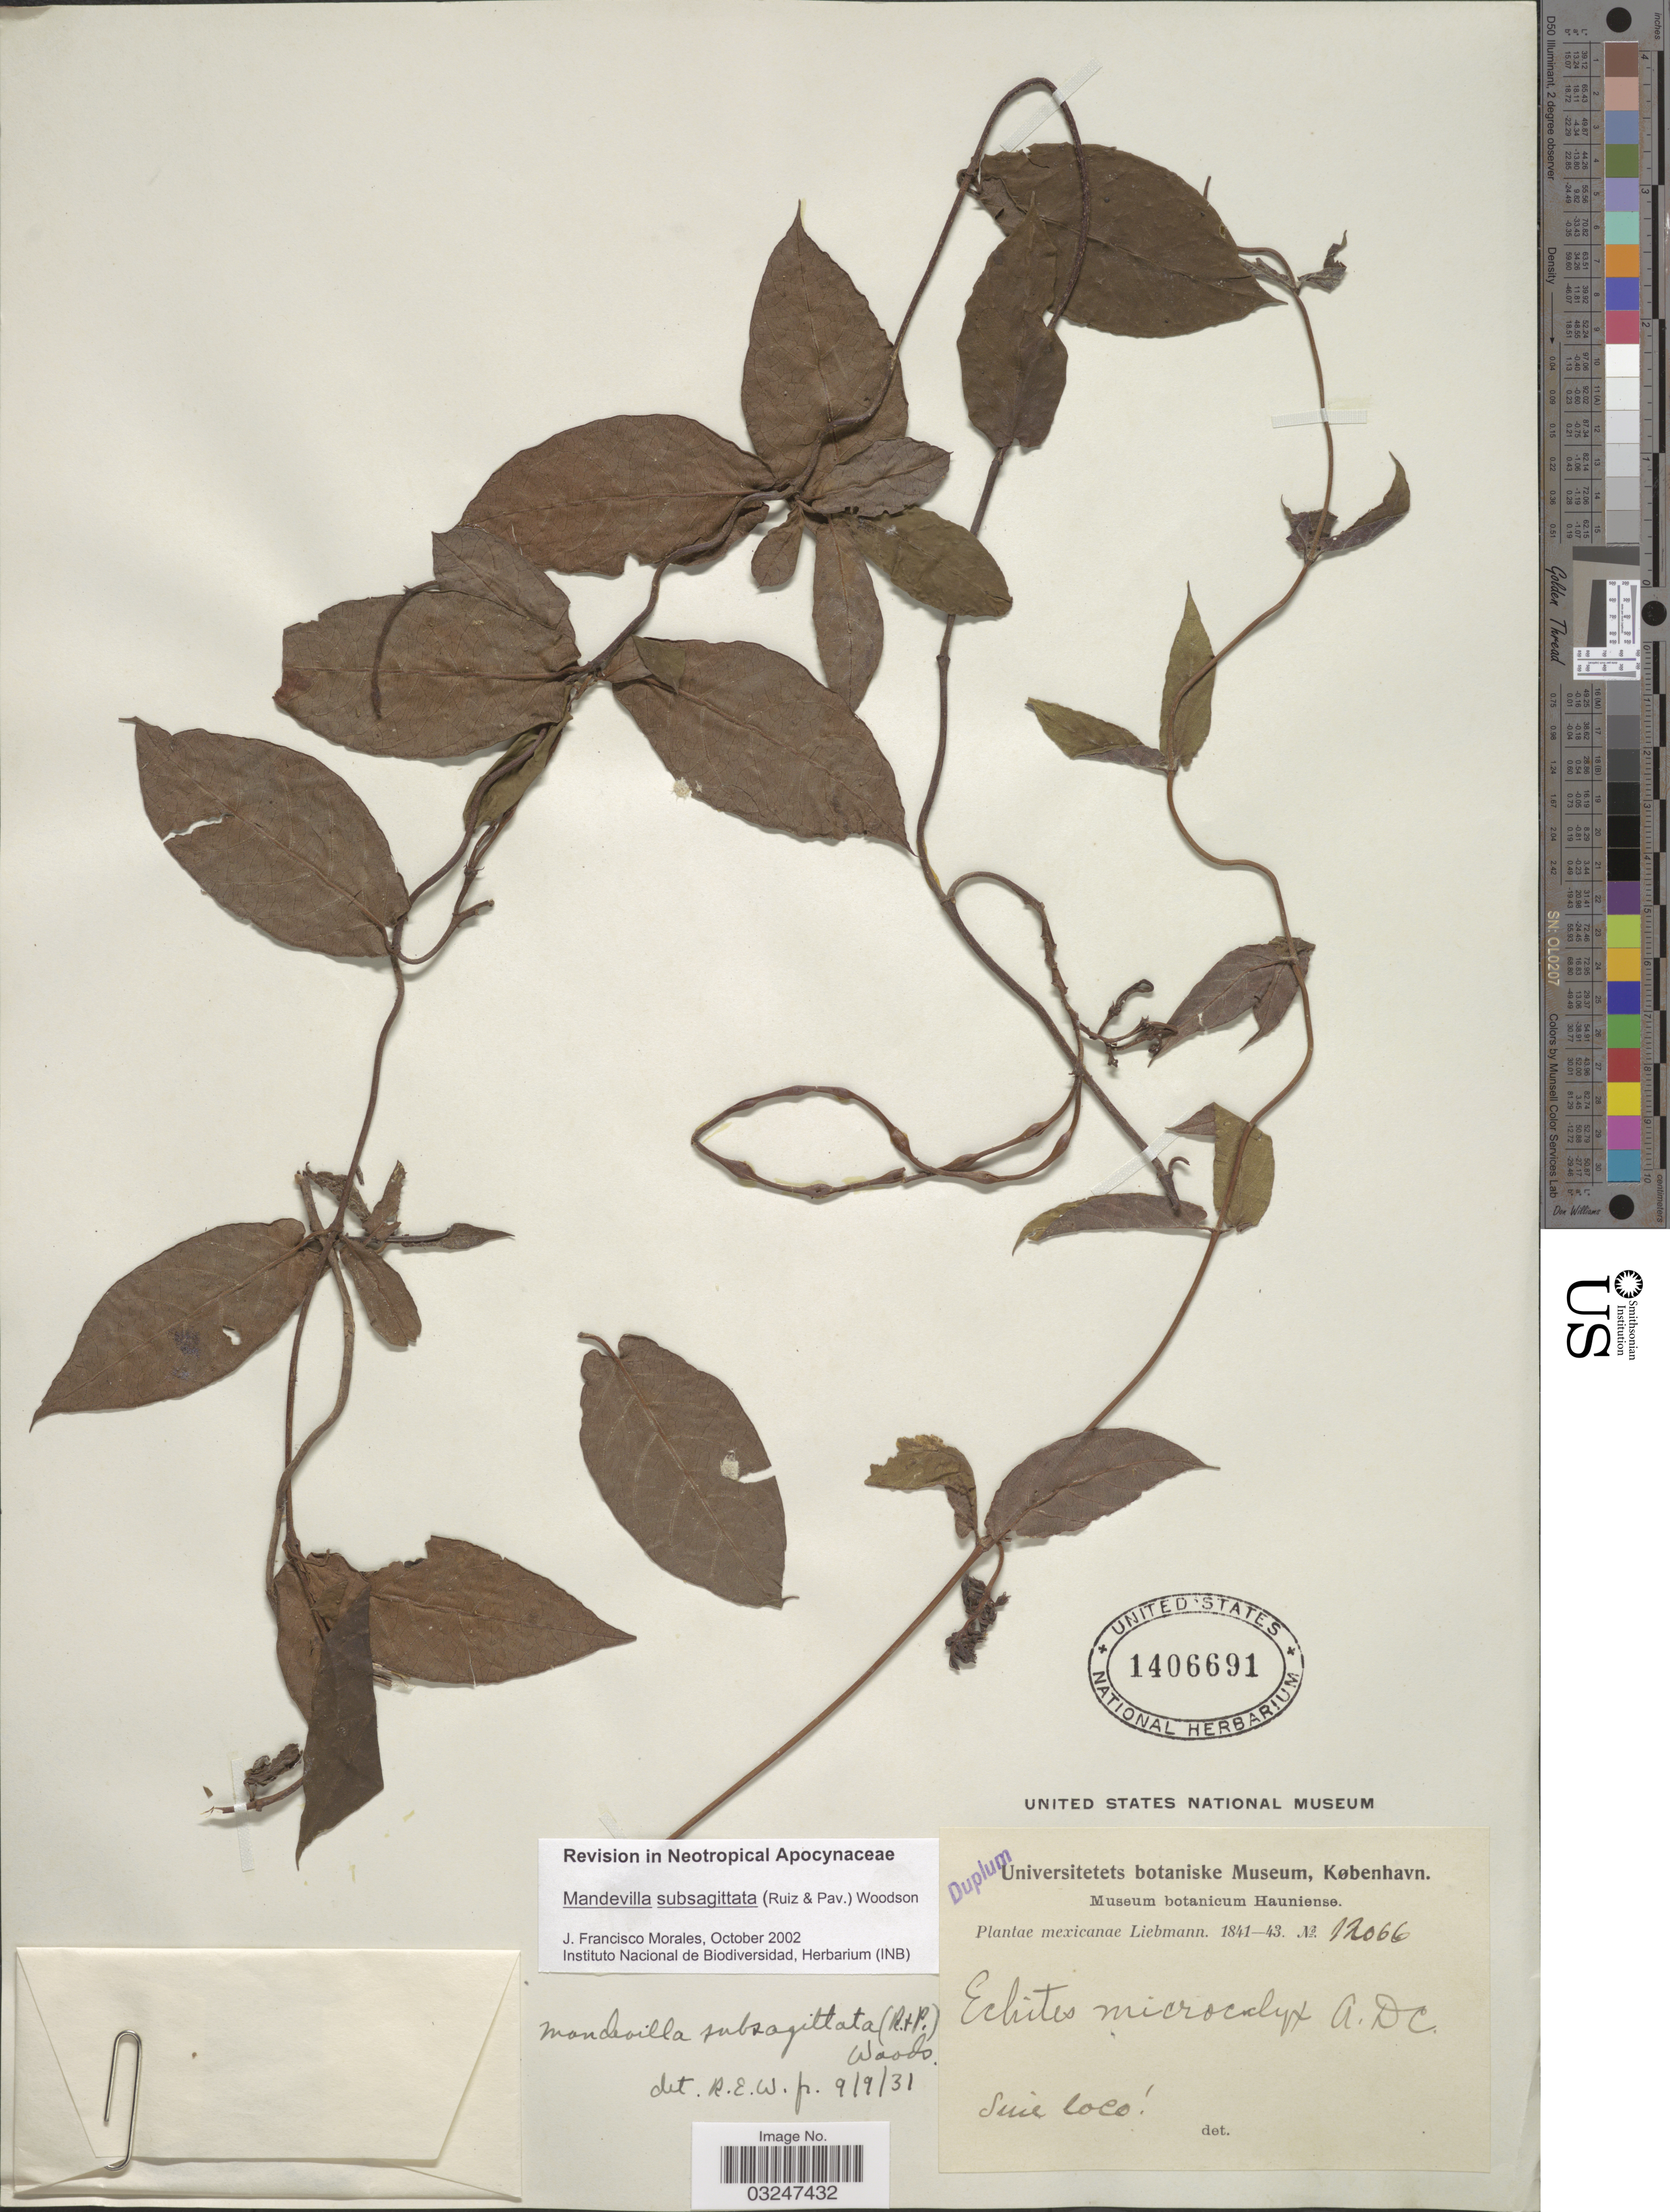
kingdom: Plantae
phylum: Tracheophyta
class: Magnoliopsida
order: Gentianales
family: Apocynaceae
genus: Mandevilla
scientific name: Mandevilla subsagittata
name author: (Ruiz & Pav.) Woodson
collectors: Liebmann, --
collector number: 12066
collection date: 1841/1843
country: Mexico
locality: Sine loco.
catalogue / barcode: US 1406691